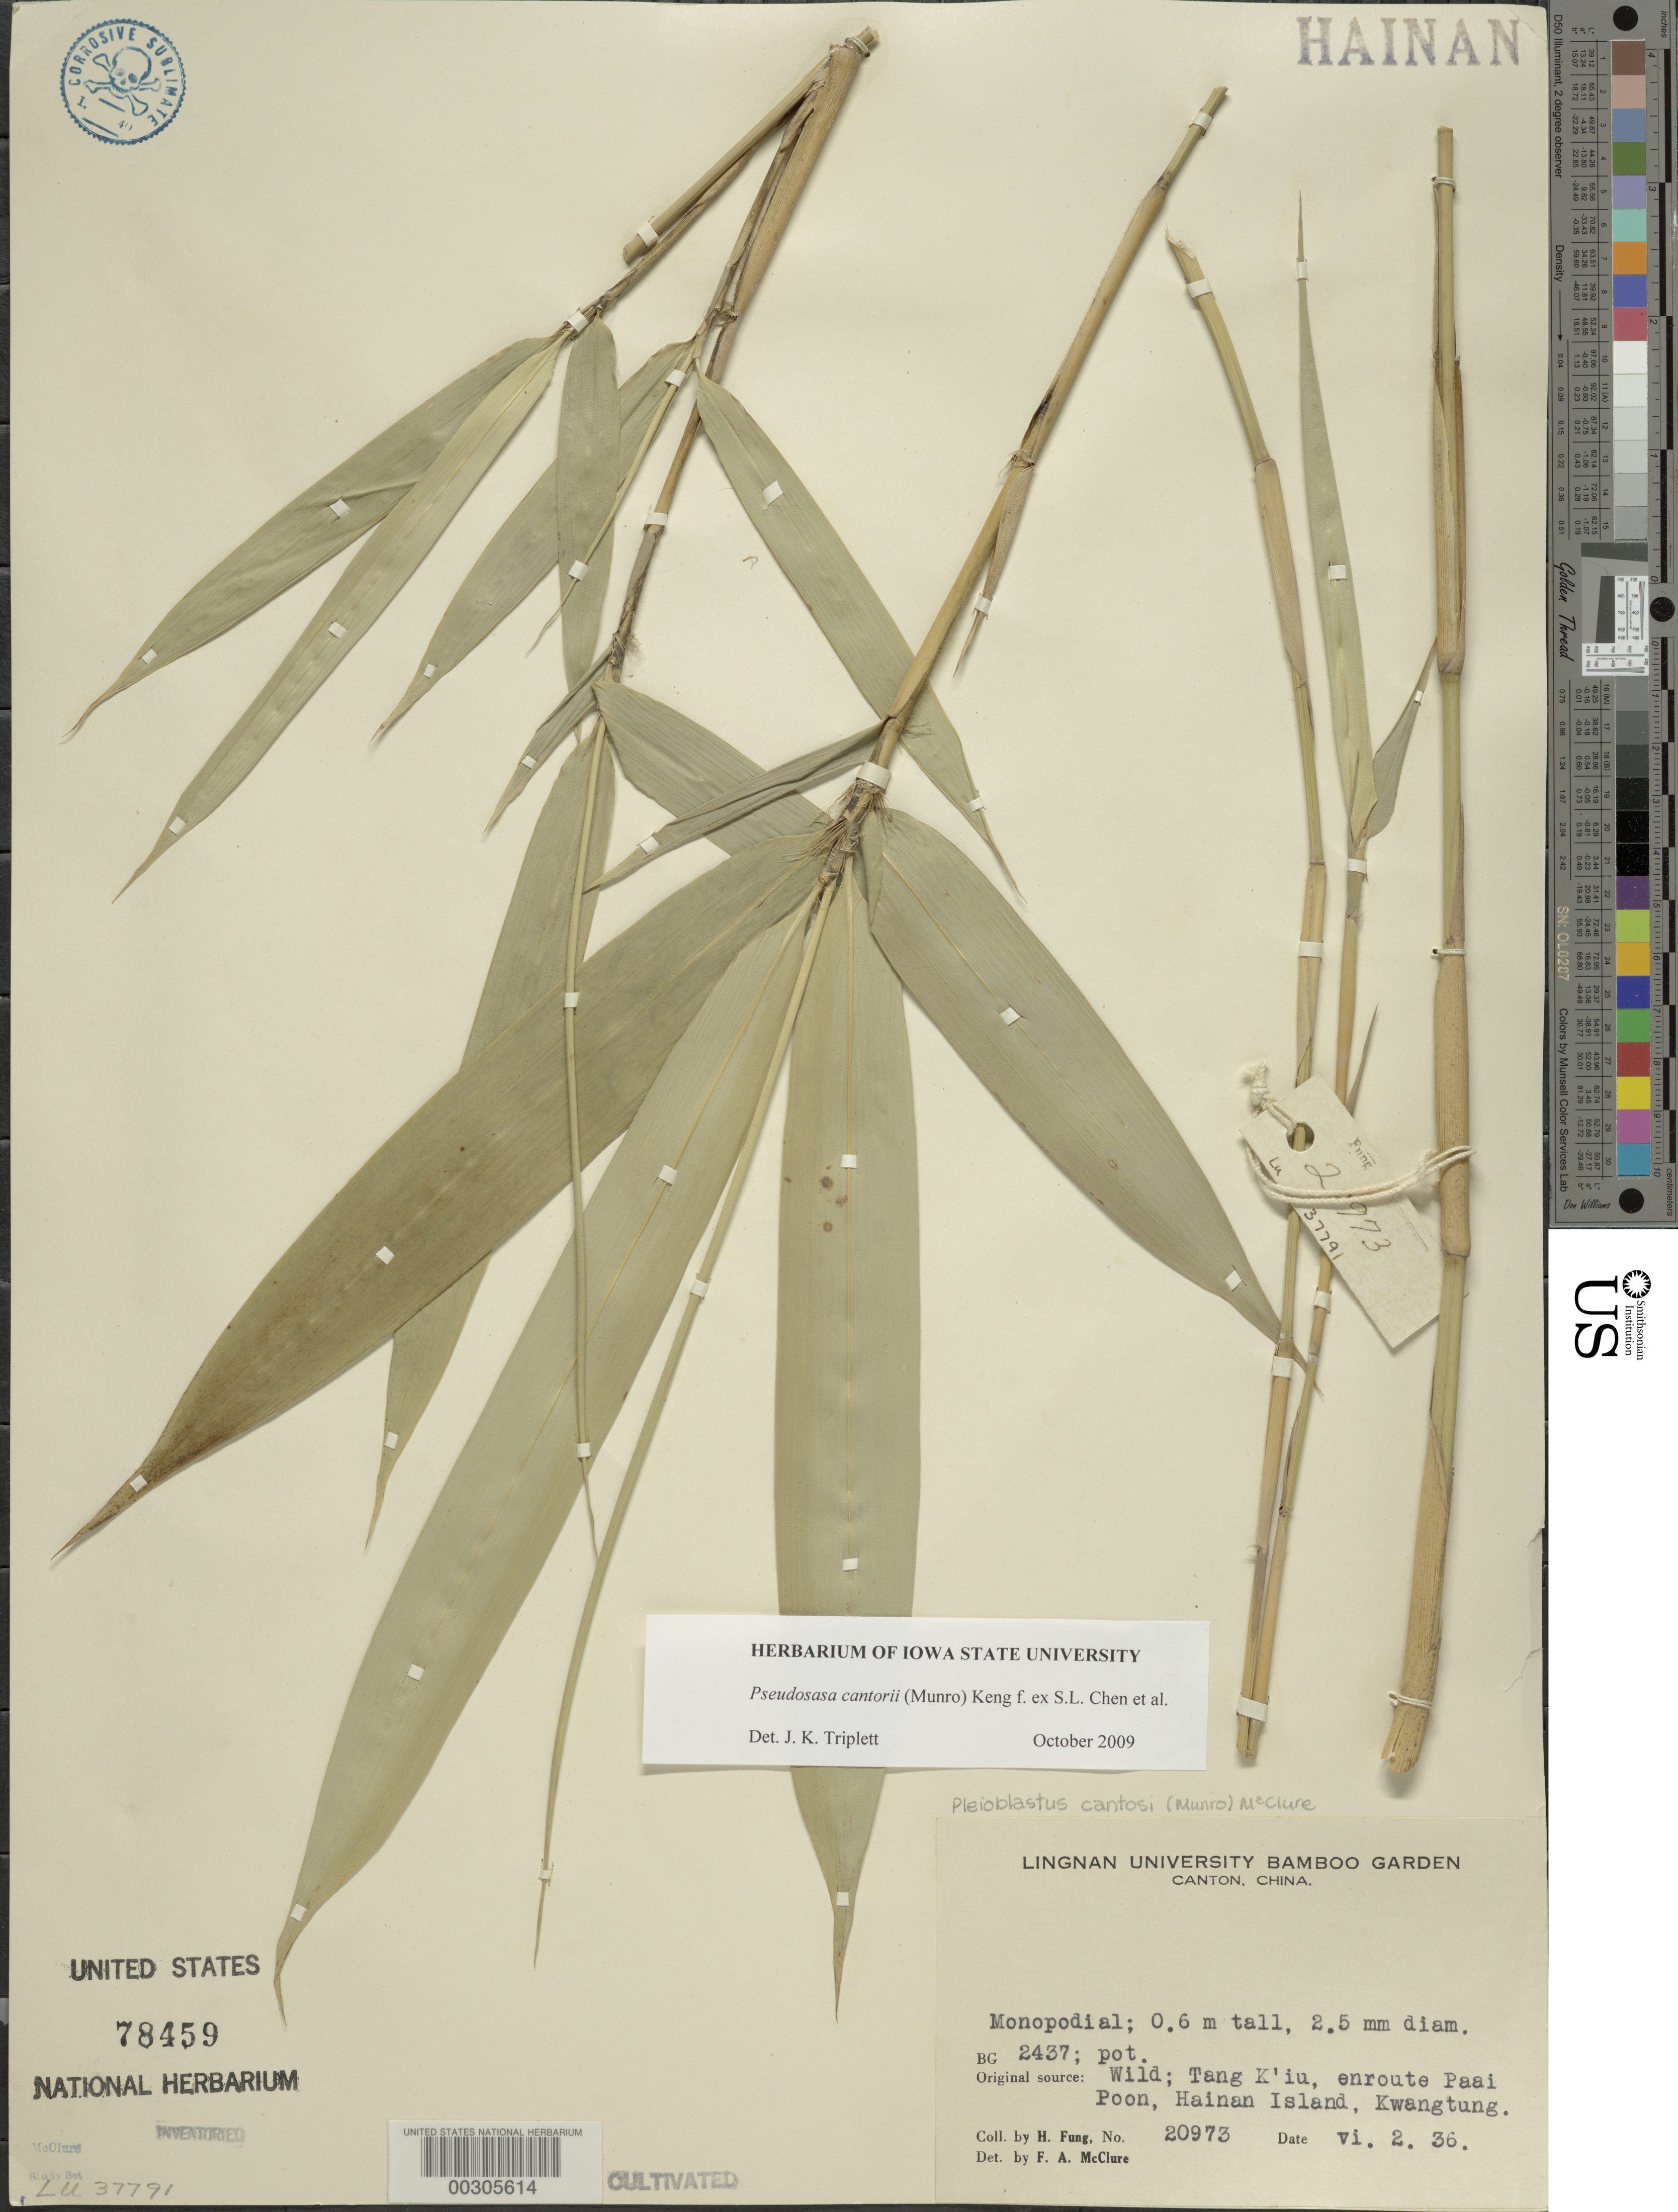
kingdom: Plantae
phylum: Tracheophyta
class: Liliopsida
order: Poales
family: Poaceae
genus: Pseudosasa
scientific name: Pseudosasa cantorii (Munro) Keng f. ex S.L. Chen et al.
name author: (Munro) Keng f. ex S.L. Chen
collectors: H. L. Fung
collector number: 20973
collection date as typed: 02 Jun 1936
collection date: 1936-06-02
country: China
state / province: Guangdong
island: Honam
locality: Lingnan univ. bg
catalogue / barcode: US 78459